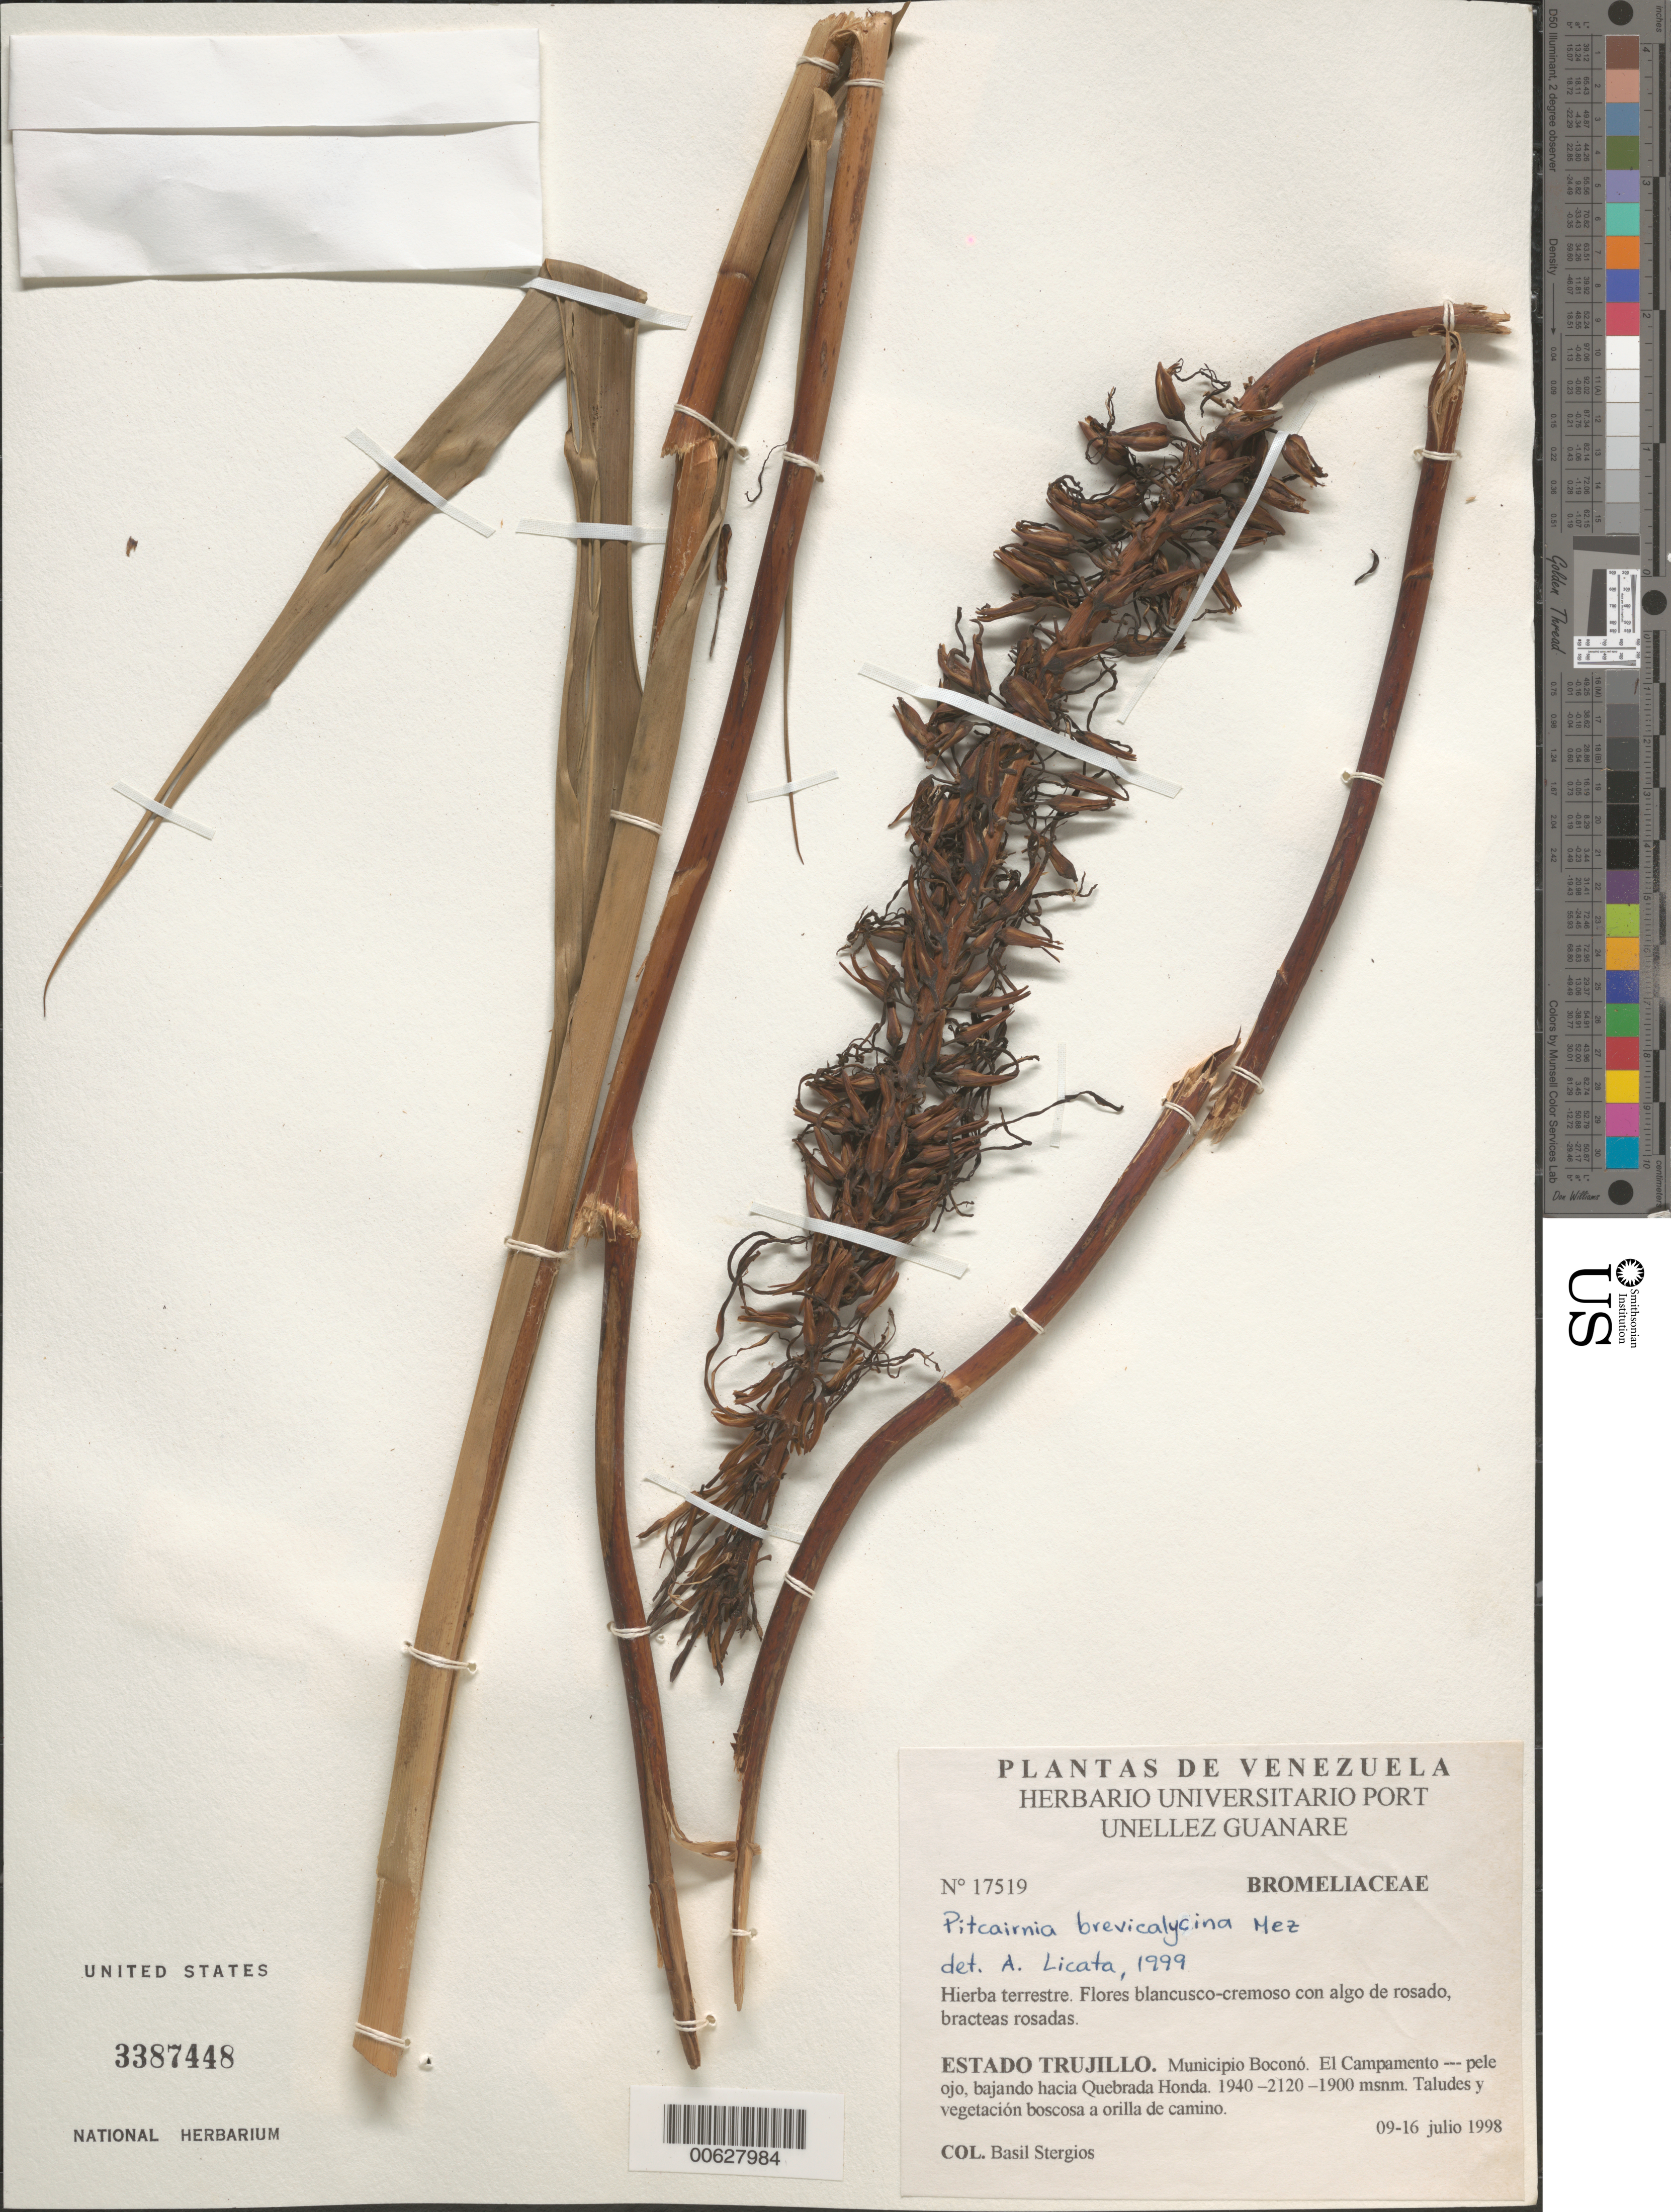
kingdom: Plantae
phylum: Tracheophyta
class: Liliopsida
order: Poales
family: Bromeliaceae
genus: Pitcairnia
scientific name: Pitcairnia brevicalycina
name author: Mez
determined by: Licata, A., (PORT), Univ. Nac. Exp. de los Llanos Ezequiel Zamora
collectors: B. G. Stergios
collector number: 17519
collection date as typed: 09 Jul 1998 to 16 Jul 1998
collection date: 1998-07-09/1998-07-16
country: Venezuela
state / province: Trujillo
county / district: Boconó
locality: Parque Nacional Guaramacal, El campamento-pele ojo, bajando hacia Quebrada Honda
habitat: Taludes y vegetación boscosa a orilla de camino.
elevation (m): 1900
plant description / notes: PORT, US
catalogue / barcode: US 3387448